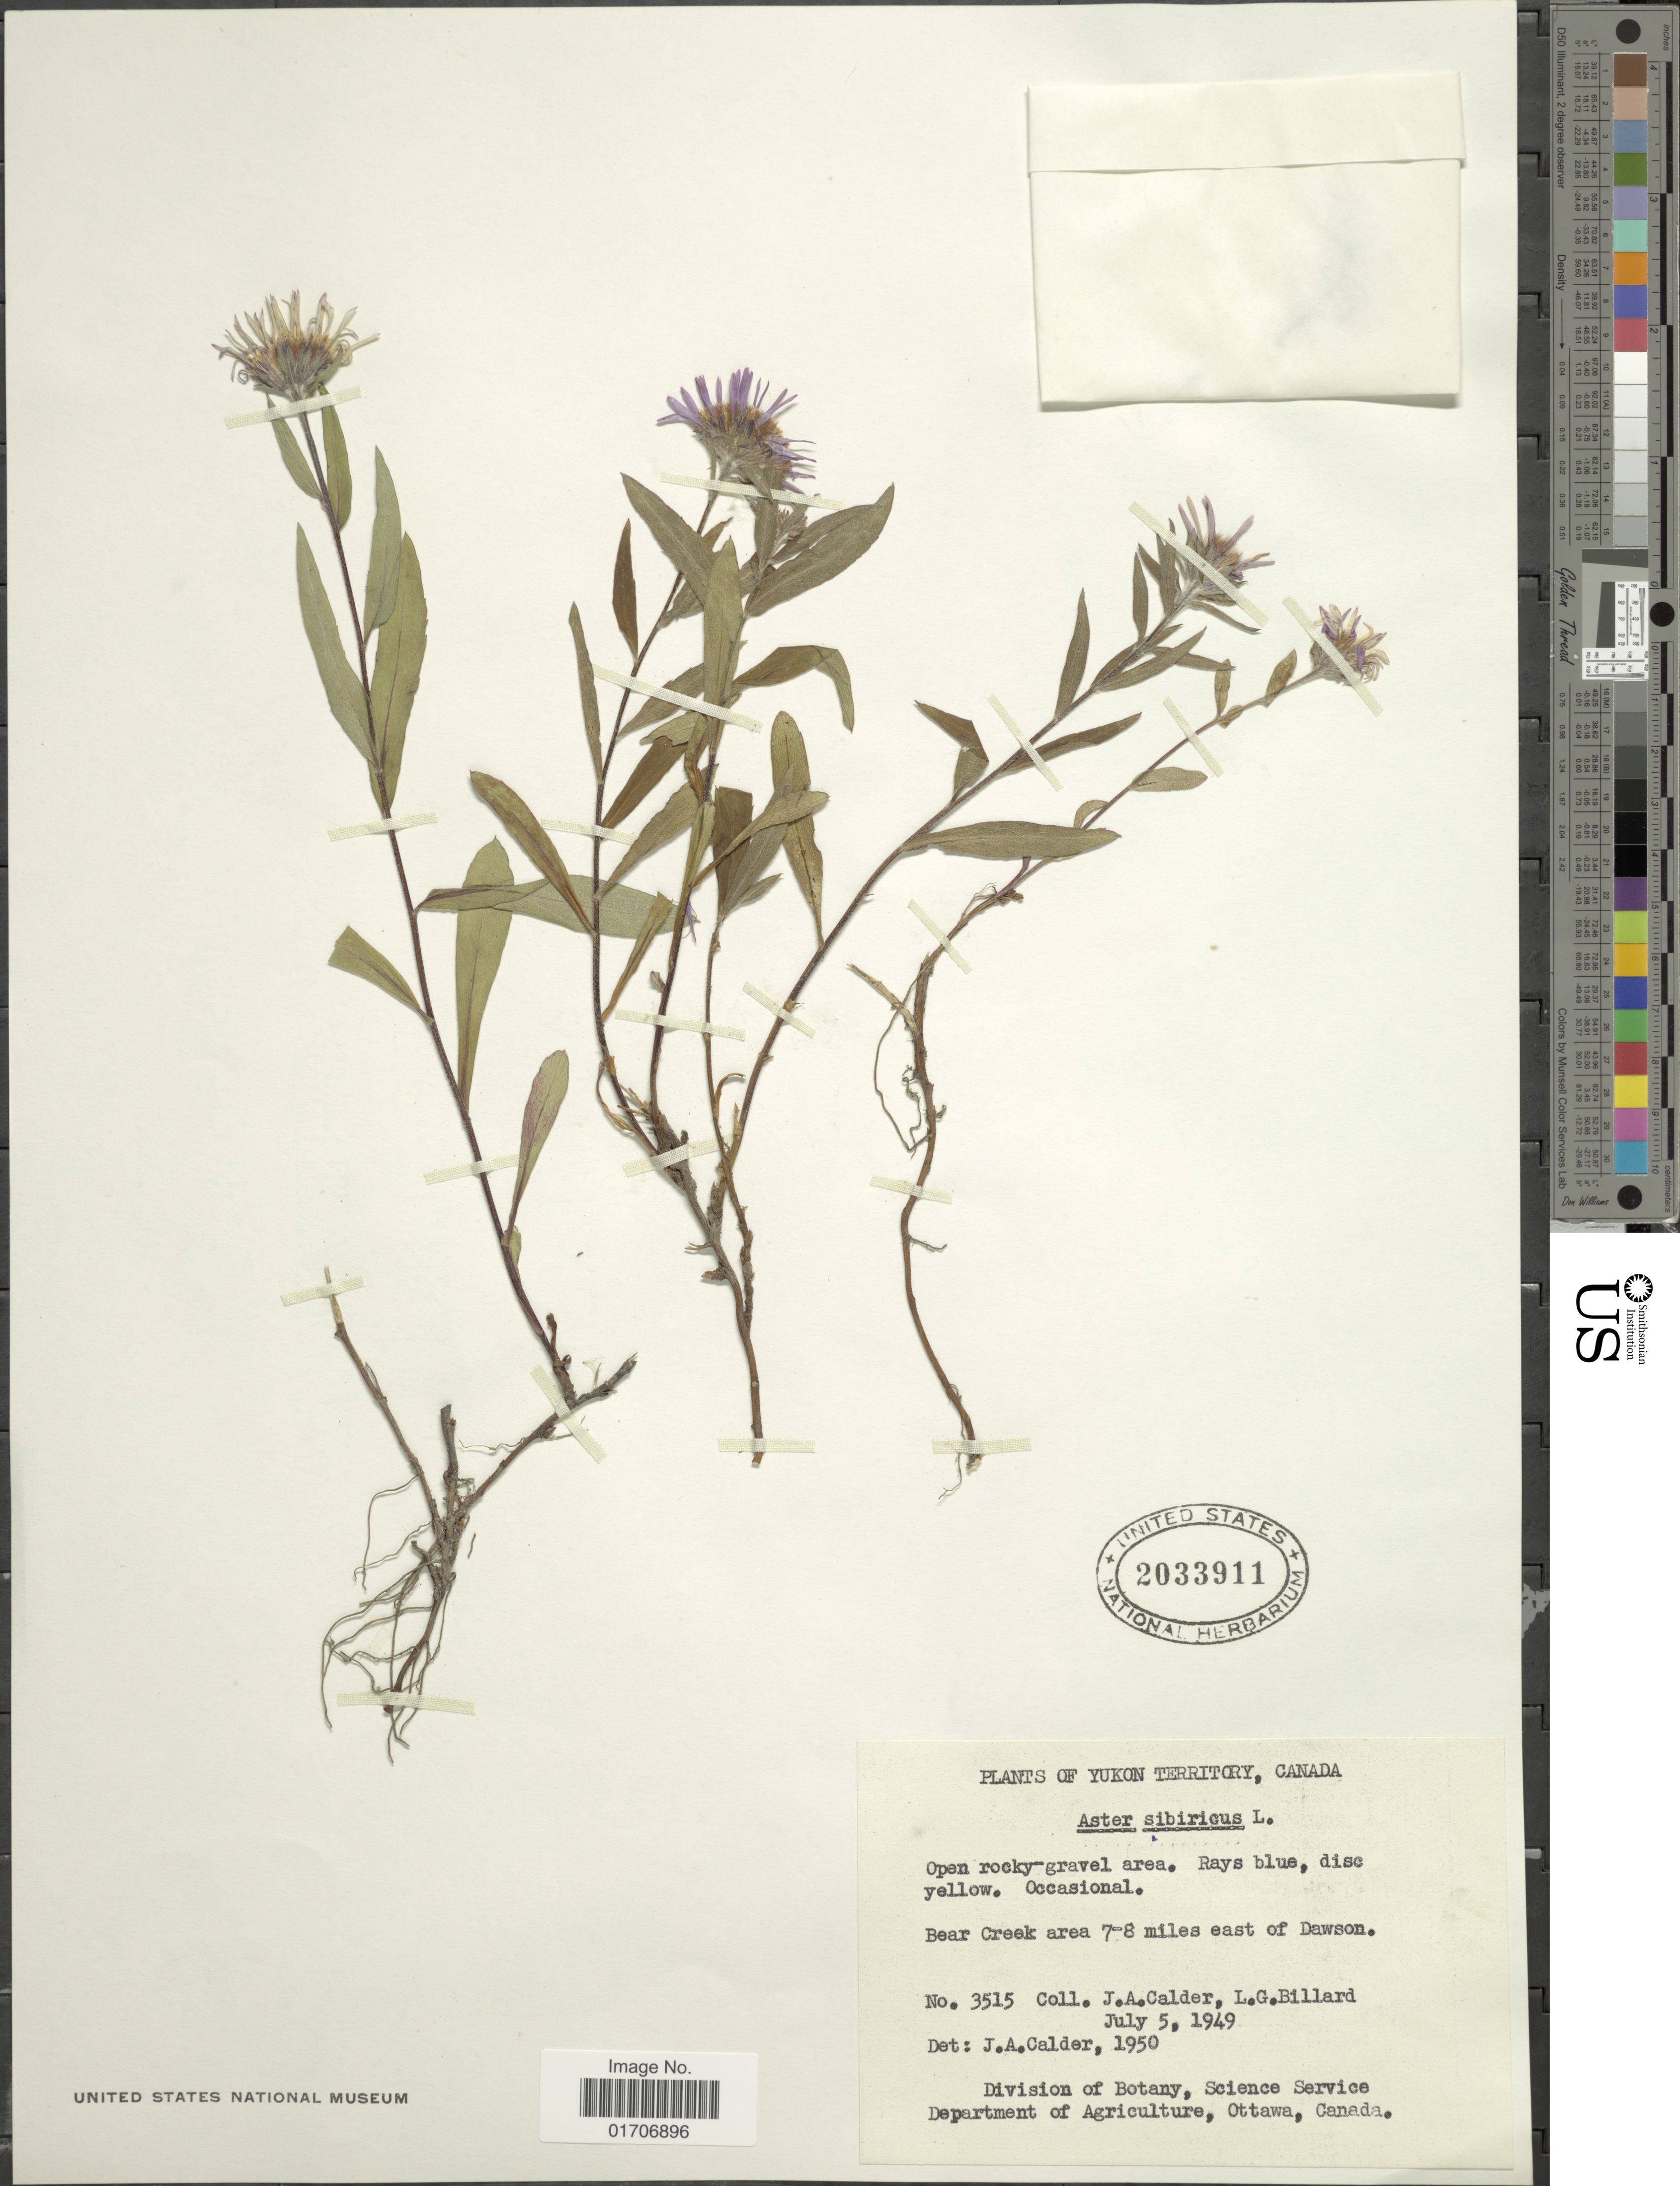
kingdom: Plantae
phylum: Tracheophyta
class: Magnoliopsida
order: Asterales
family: Asteraceae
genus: Eurybia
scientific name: Eurybia sibirica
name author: (L.) G.L. Nesom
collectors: J. A. Calder & L. Billard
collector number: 3515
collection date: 1949-07-05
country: Canada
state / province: Yukon Territory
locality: Bear Creek area 7-8 miles east of Dawson.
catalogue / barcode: US 2033911